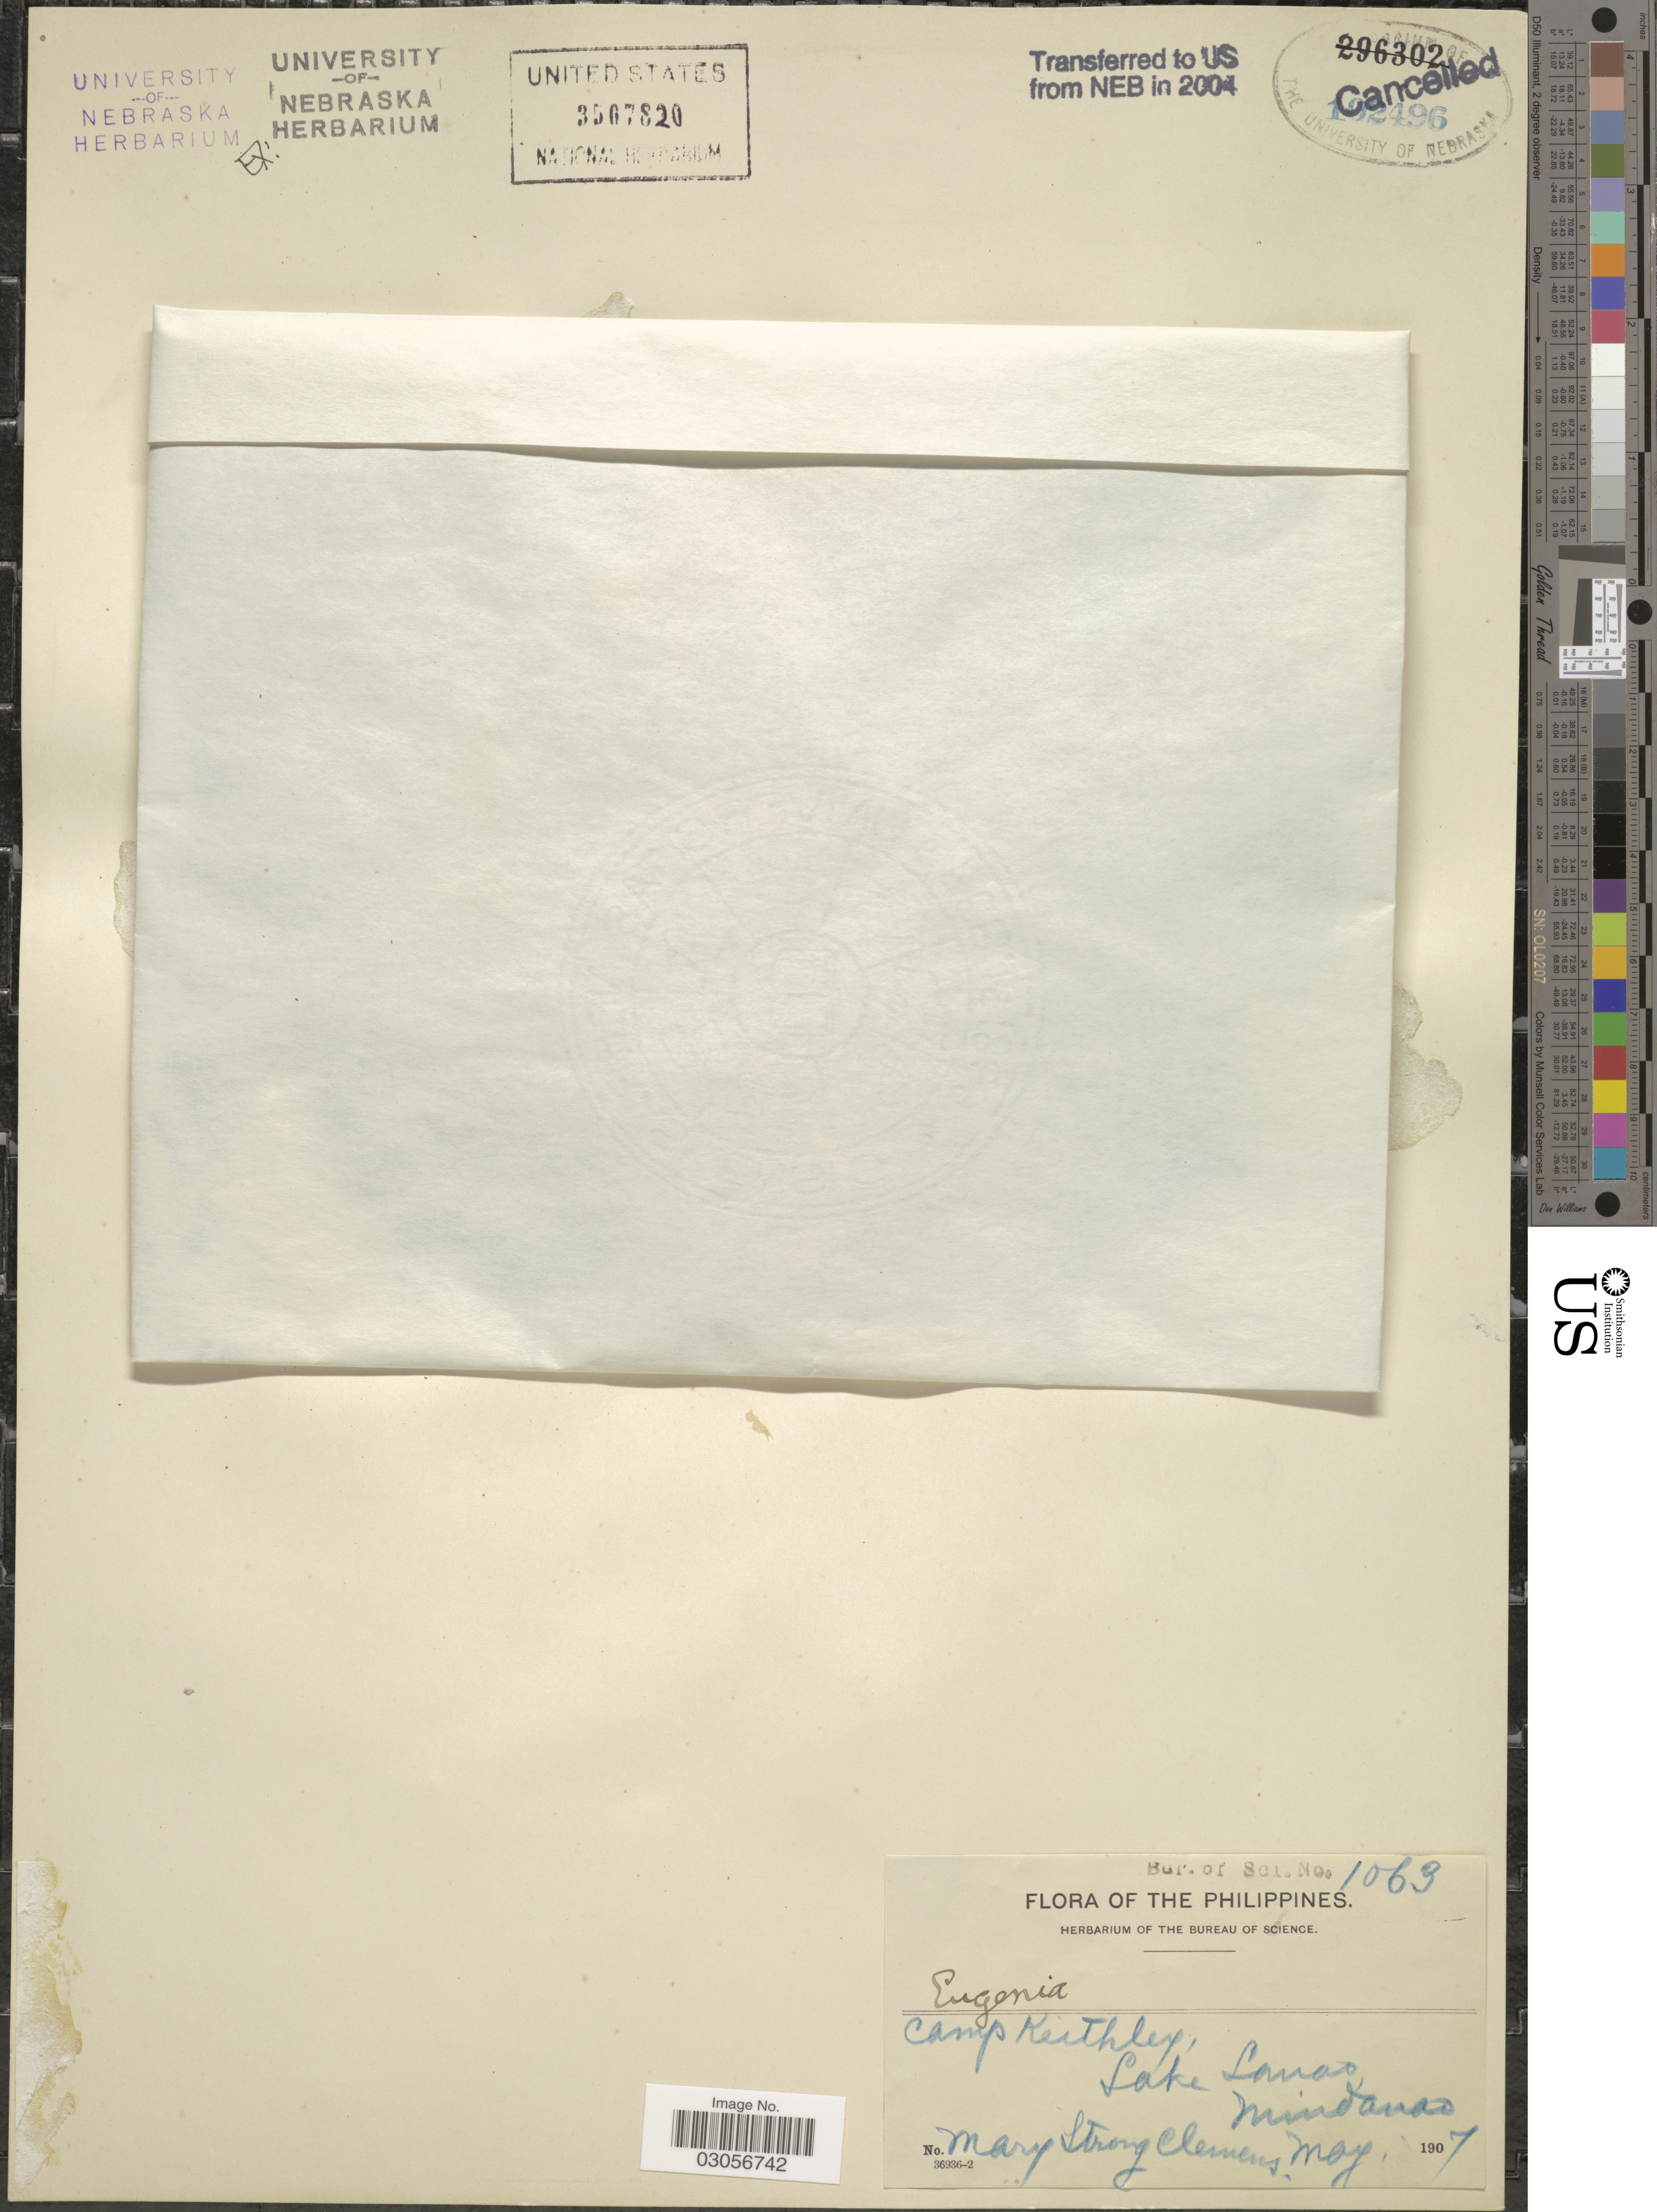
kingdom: Plantae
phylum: Tracheophyta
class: Magnoliopsida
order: Myrtales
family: Myrtaceae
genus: Syzygium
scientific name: Syzygium sp.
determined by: Strong, M. T., (US), Smithsonian Institution - National Museum of Natural History (UNITED STATES)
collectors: M. S. Clemens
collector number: Bur. of Sci. 1063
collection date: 1907-05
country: Philippines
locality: Camp Keithley, Lake Lanao, Mindanao.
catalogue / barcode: US 3567820